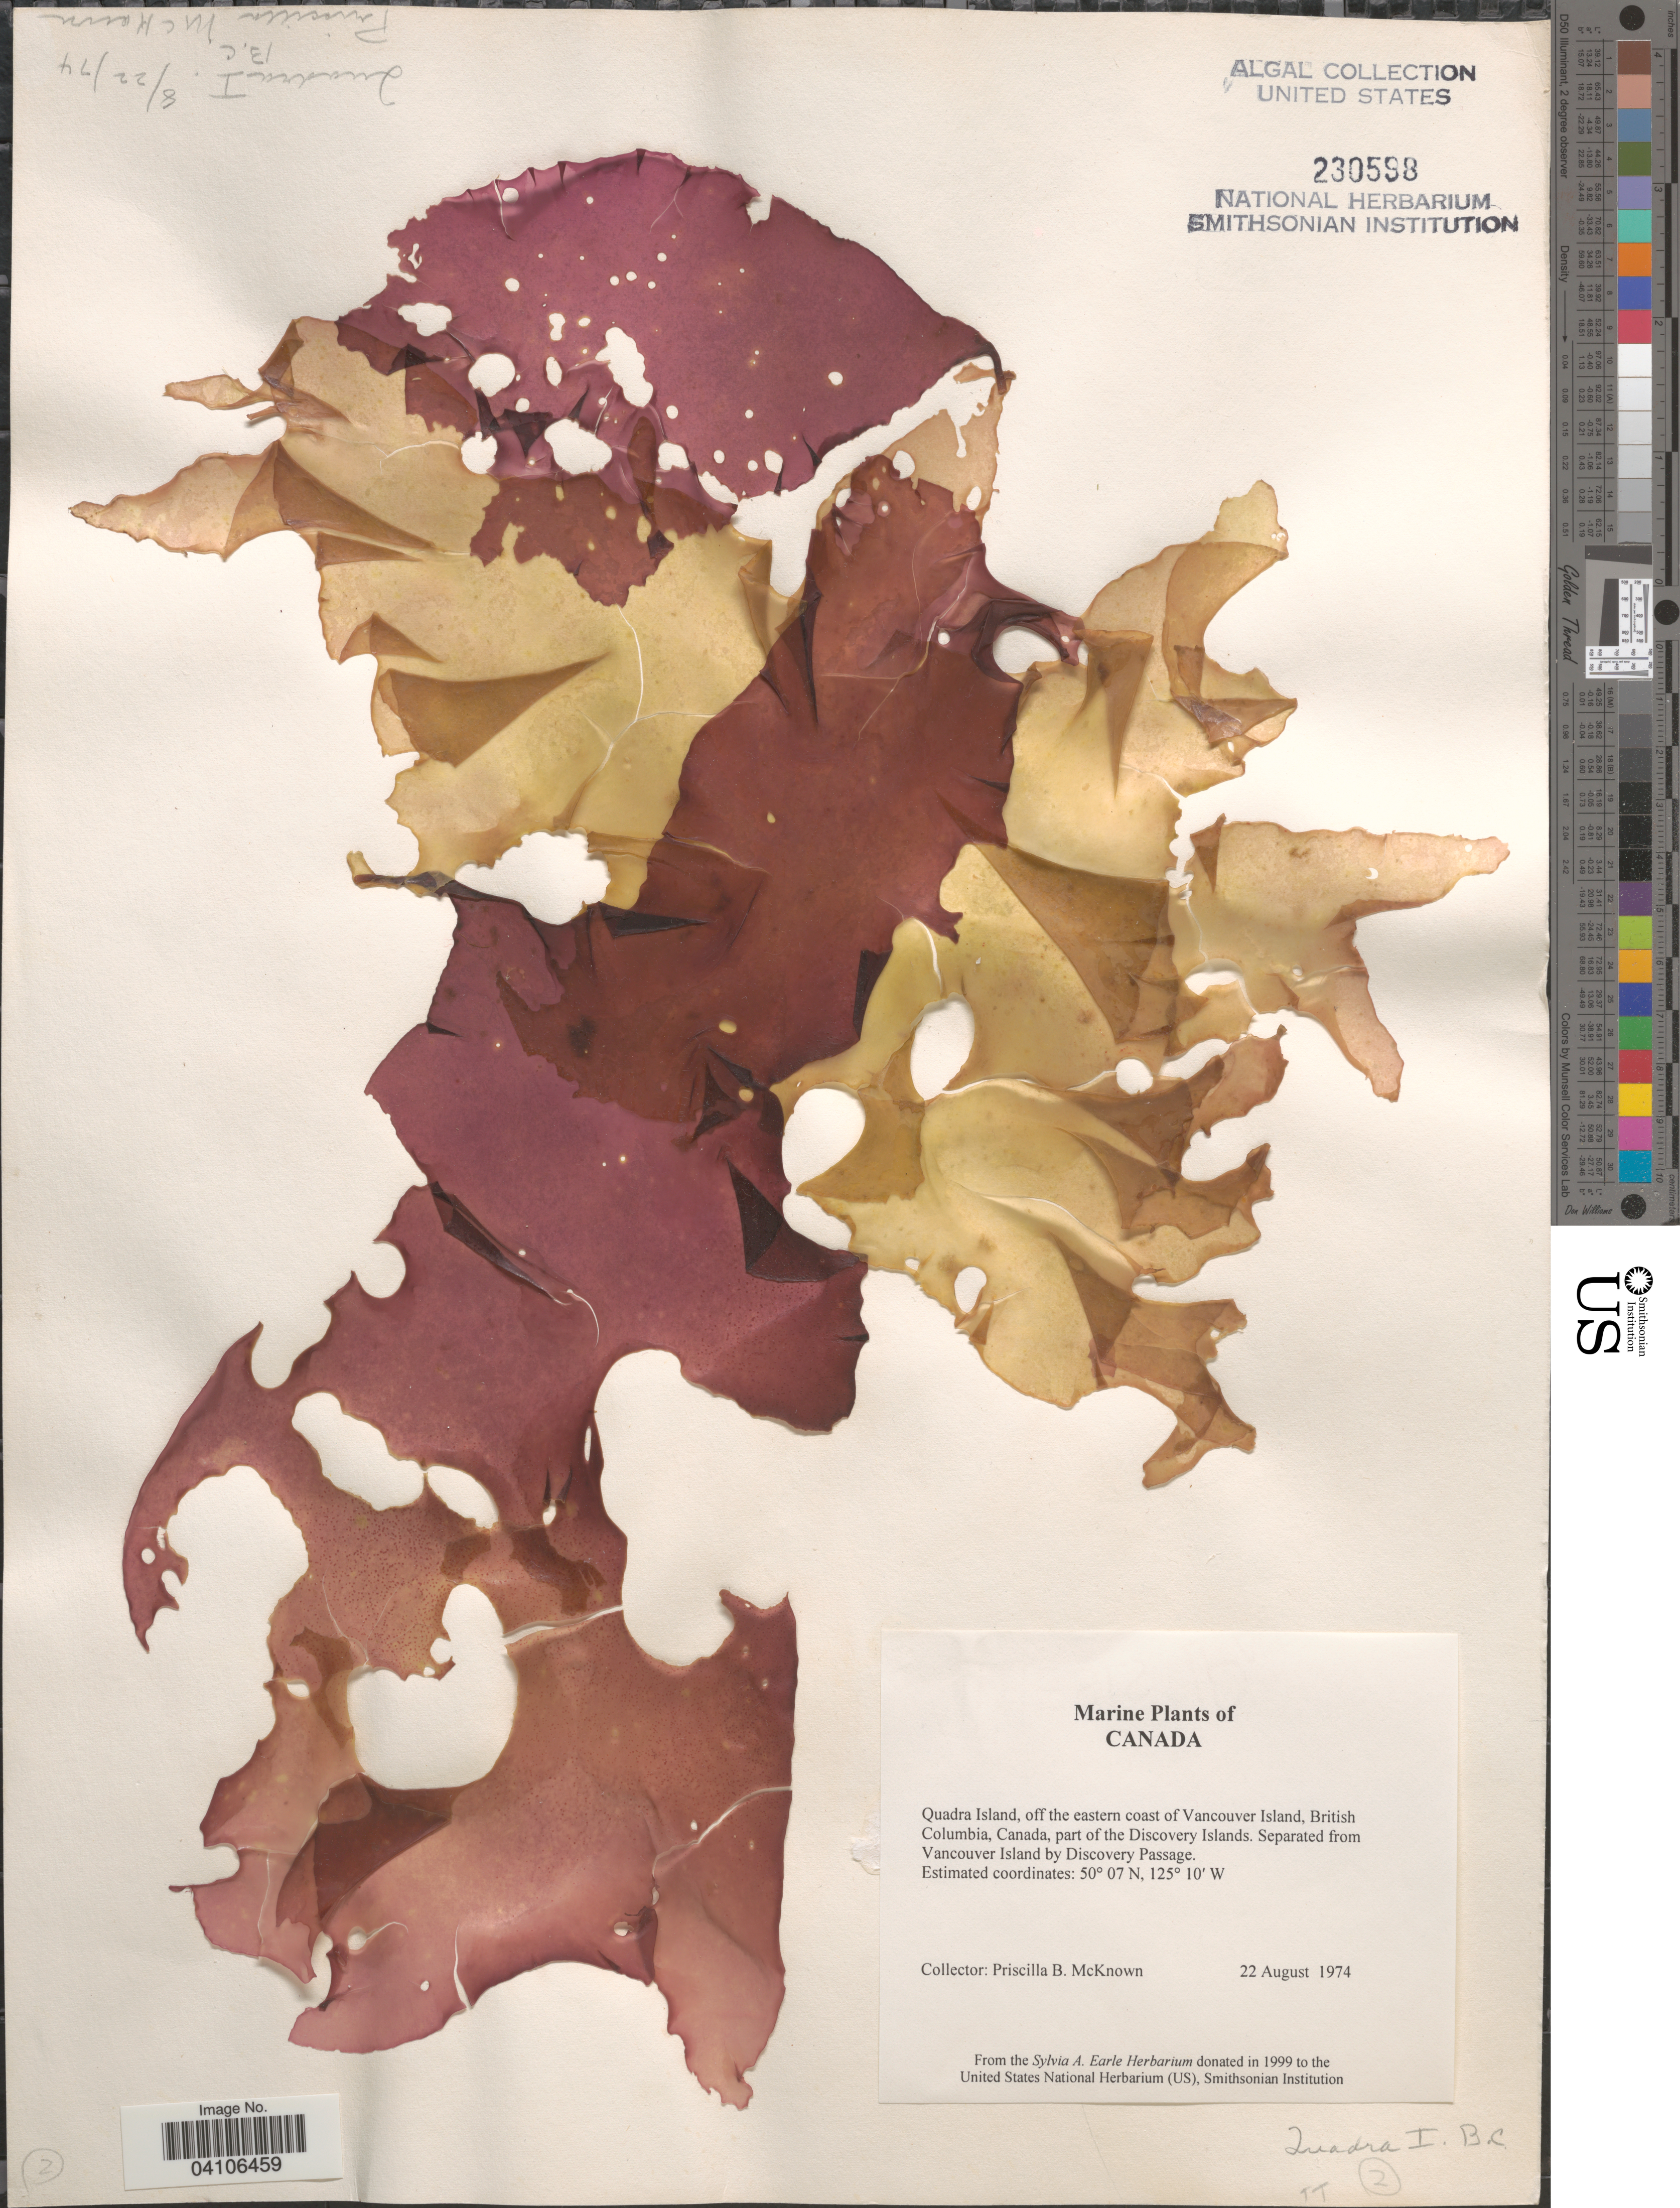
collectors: P. McKnown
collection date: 1974-08-22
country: Canada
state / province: British Columbia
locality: Quadra Island, off the eastern coast of Vancouver Island, part of the Discovery Islands. Seperated from Vancouver Island by Discovery Passage.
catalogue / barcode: US 230598